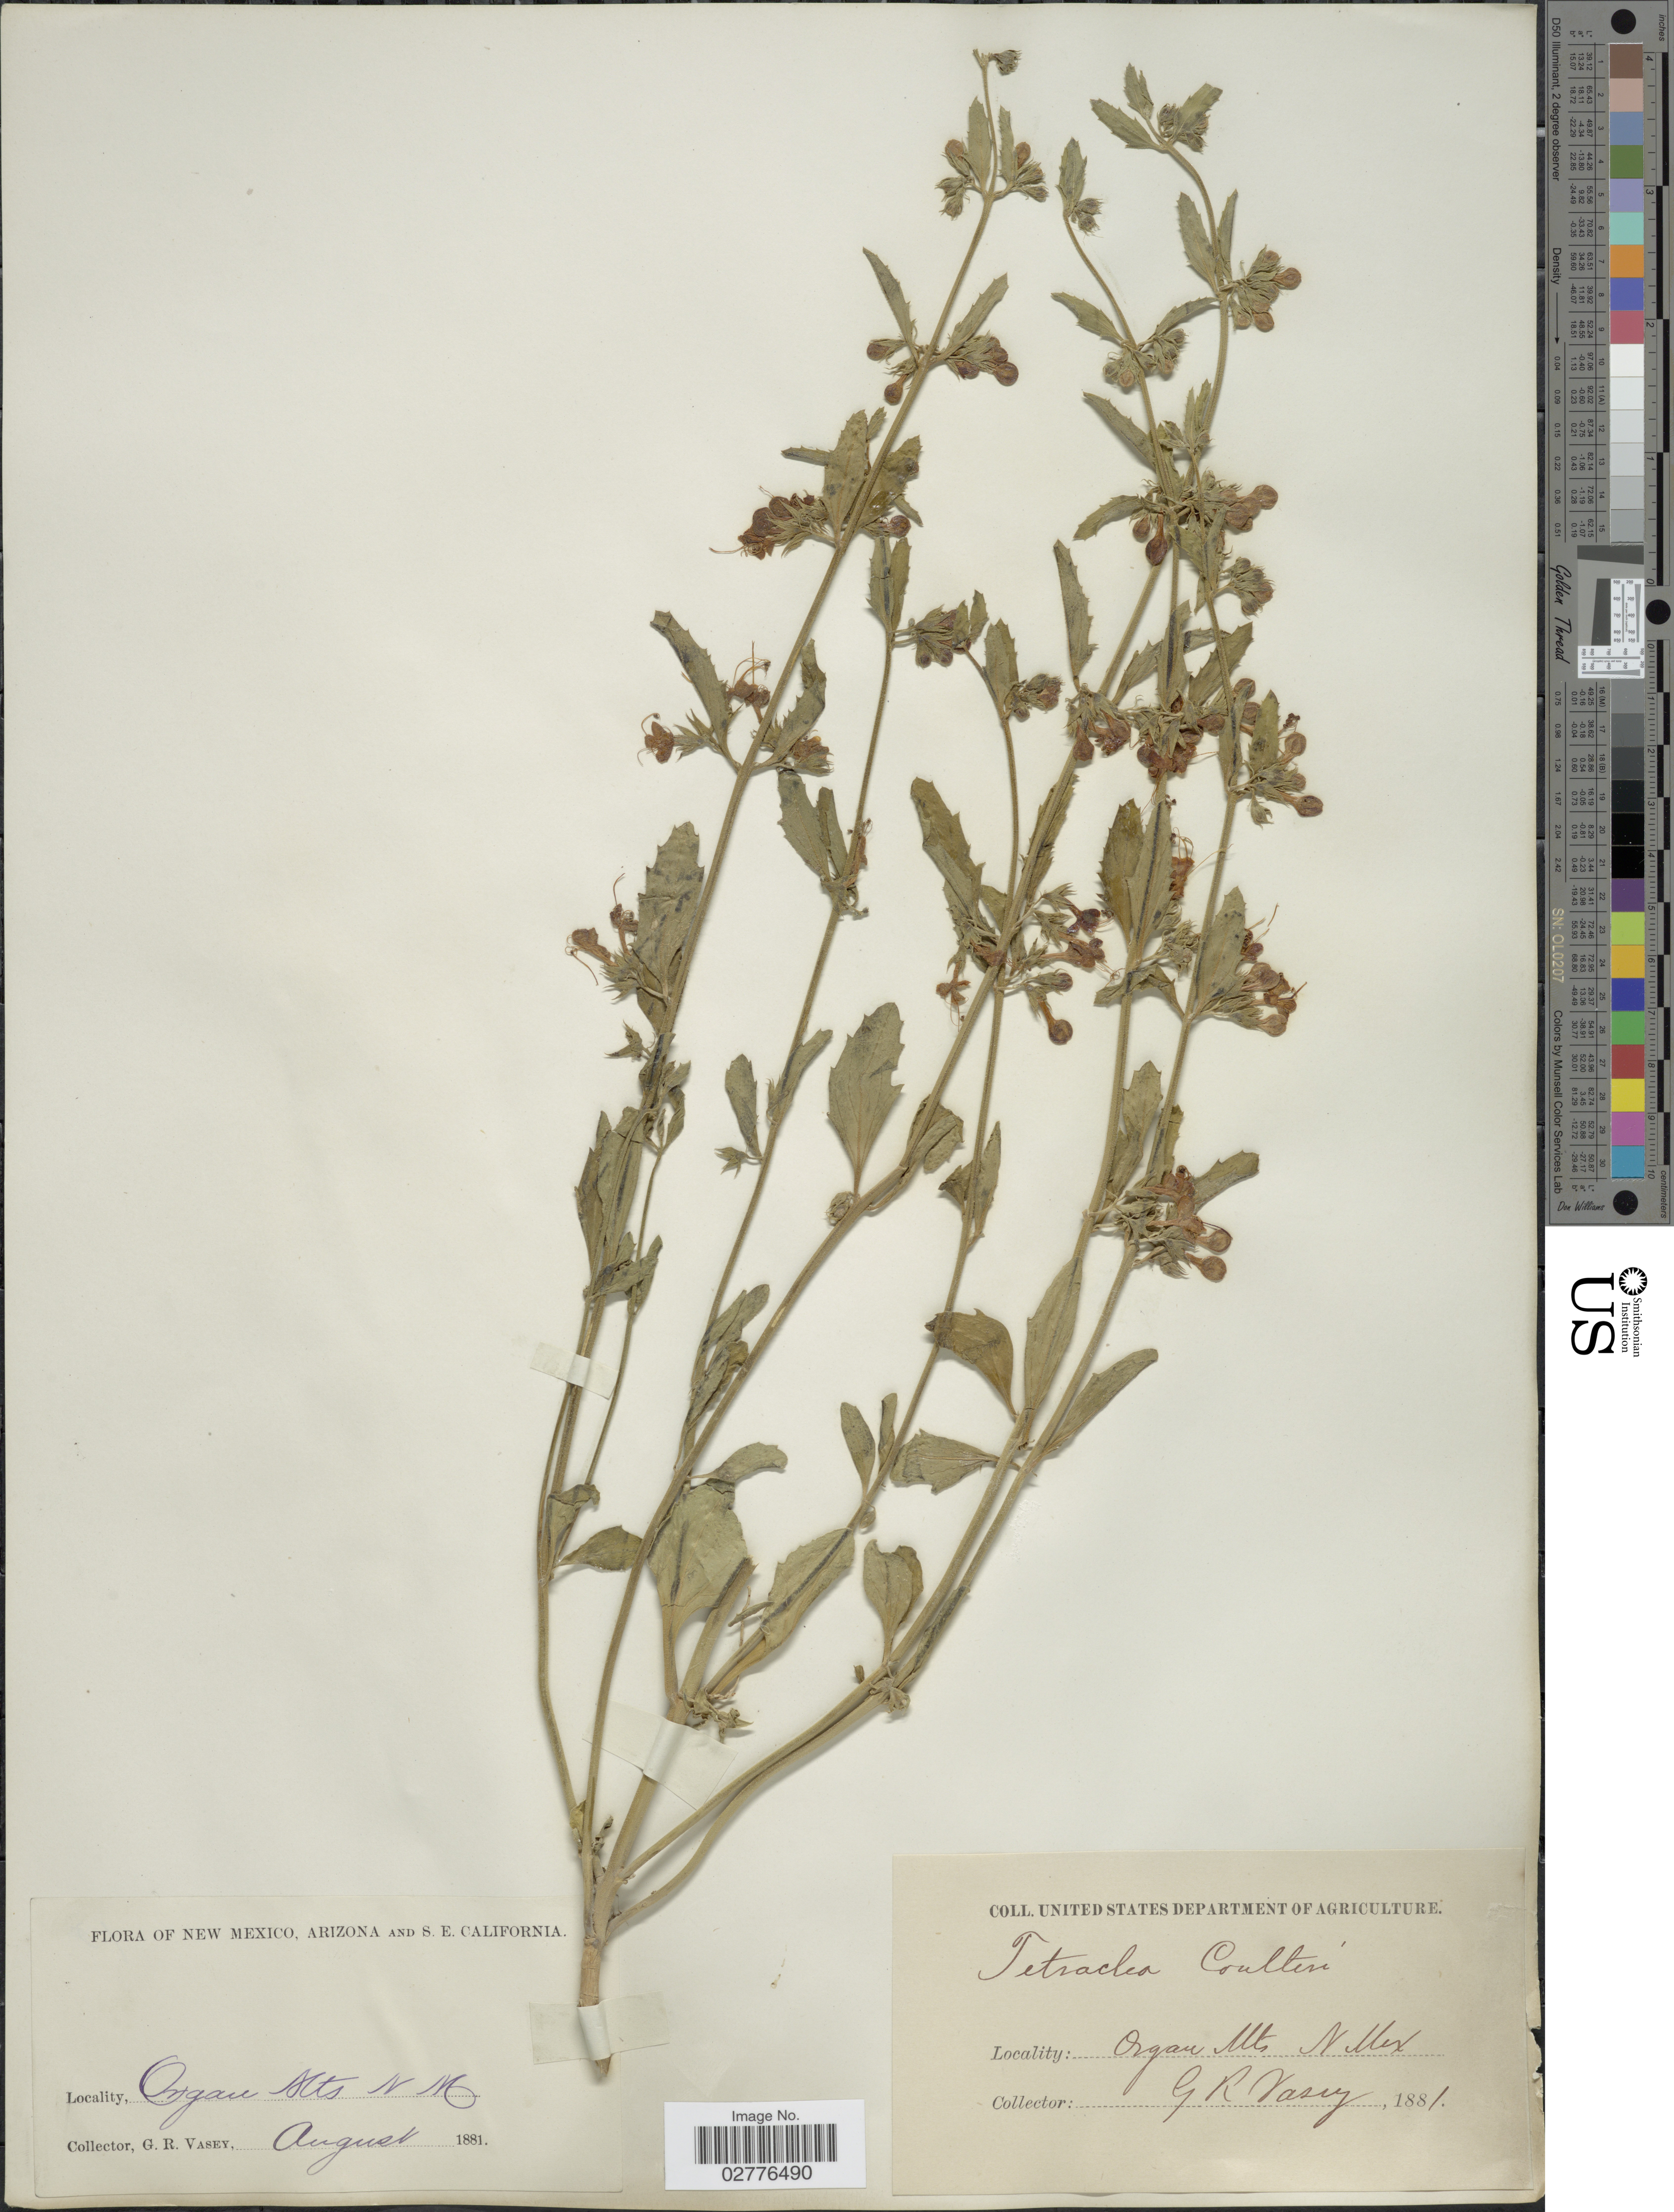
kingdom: Plantae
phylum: Tracheophyta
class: Magnoliopsida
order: Lamiales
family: Lamiaceae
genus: Tetraclea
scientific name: Tetraclea coulteri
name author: A. Gray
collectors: G. R. Vasey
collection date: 1881-08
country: United States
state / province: New Mexico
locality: Organ Mts.